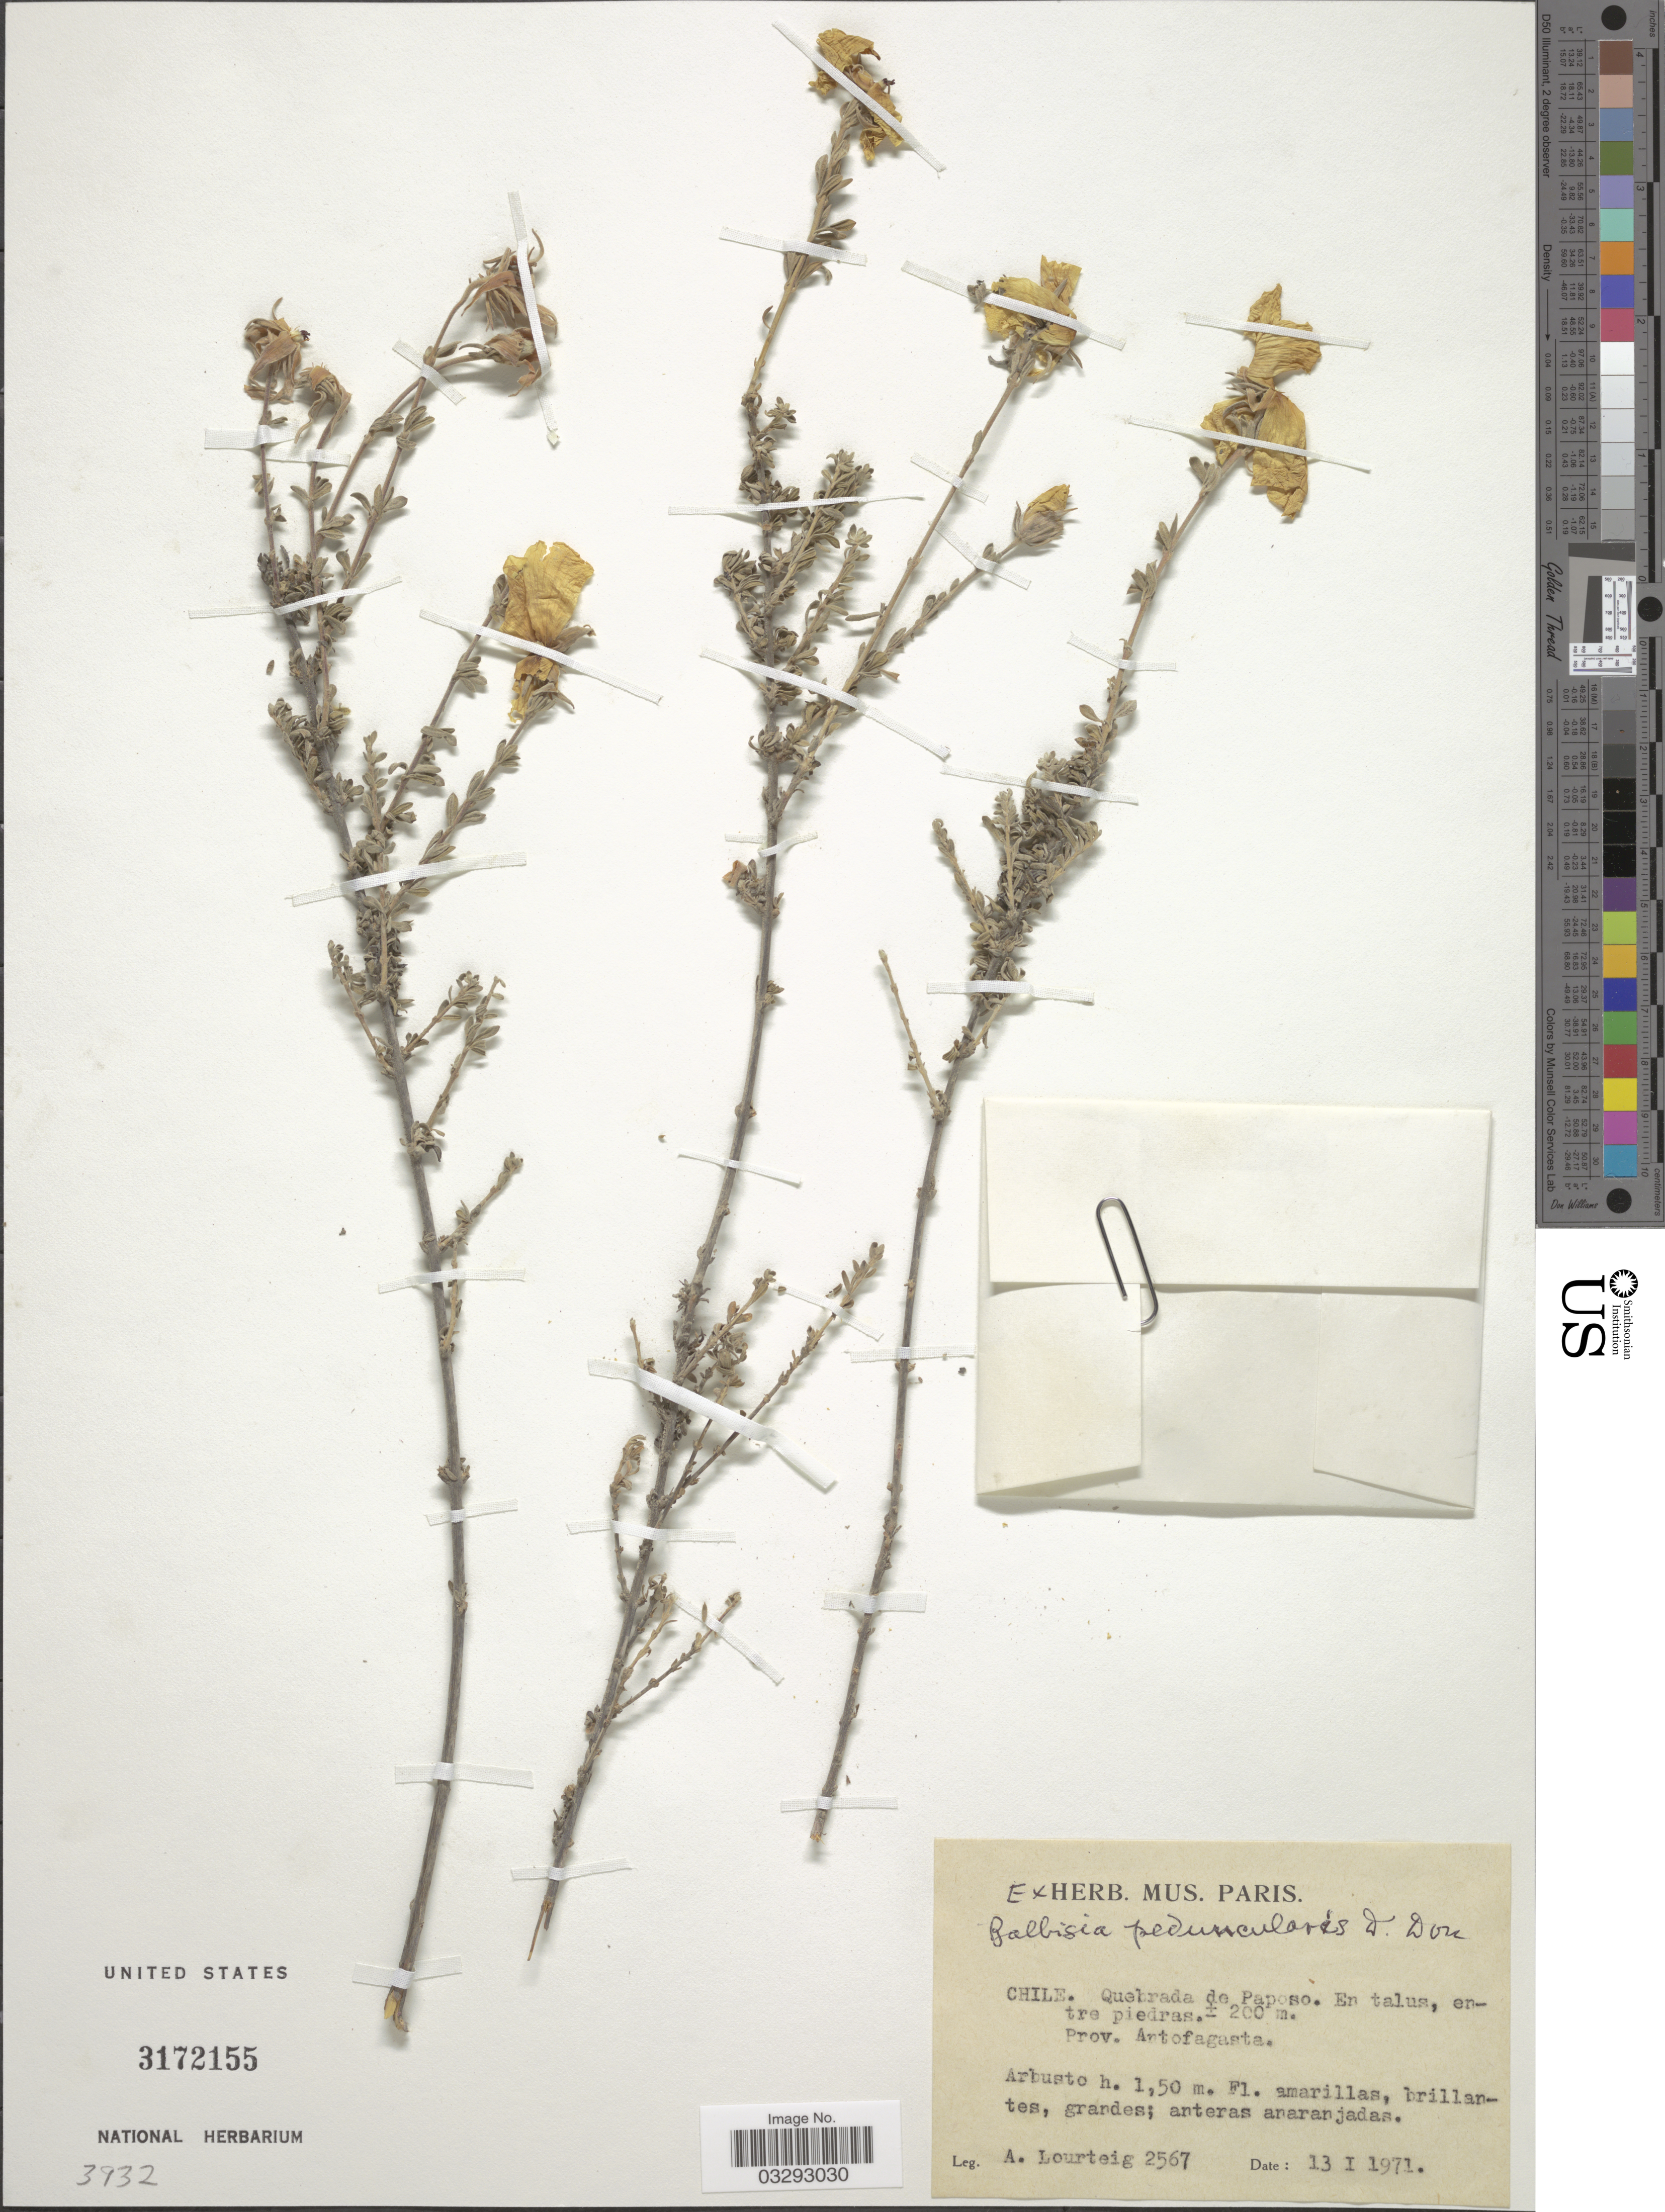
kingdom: Plantae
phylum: Tracheophyta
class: Magnoliopsida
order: Geraniales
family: Vivianiaceae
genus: Balbisia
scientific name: Balbisia peduncularis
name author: (Lindl.) D. Don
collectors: A. Lourteig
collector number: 2567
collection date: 1971-01-13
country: Chile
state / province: Antofagasta (II)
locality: Quebrada de Paposo.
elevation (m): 200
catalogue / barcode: US 3172155